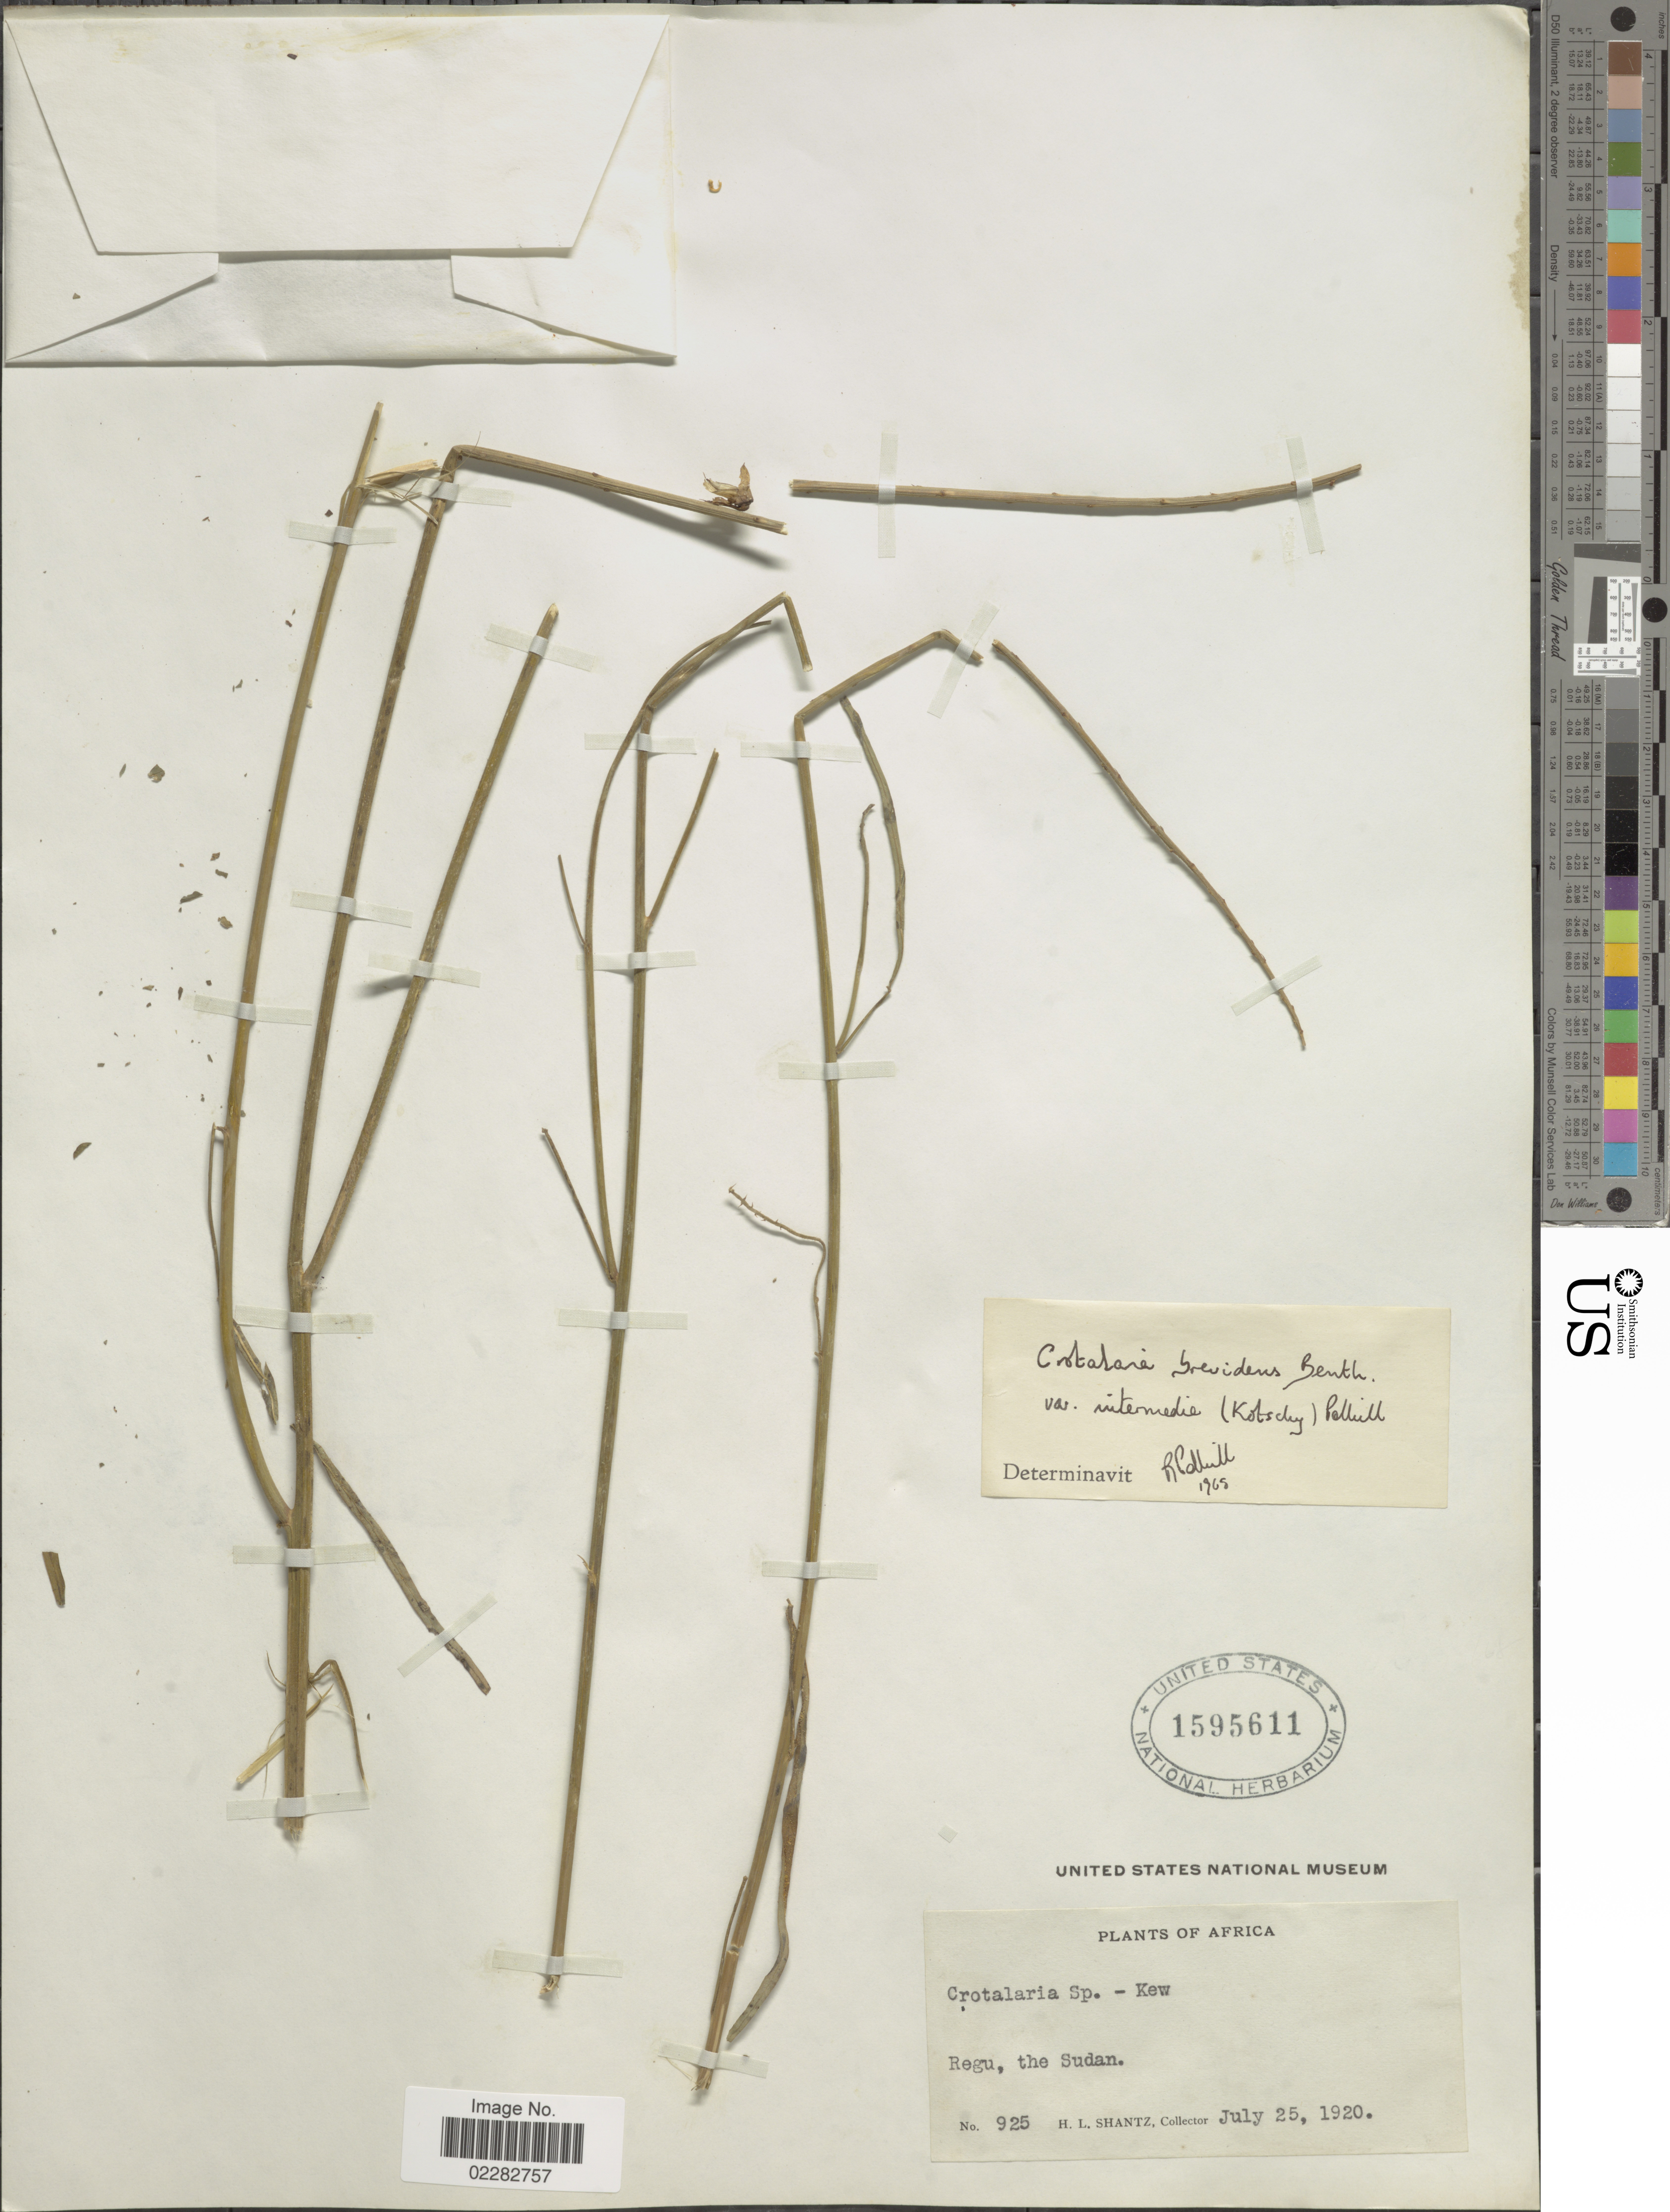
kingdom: Plantae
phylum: Tracheophyta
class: Magnoliopsida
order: Fabales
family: Fabaceae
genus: Crotalaria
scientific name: Crotalaria brevidens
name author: Benth.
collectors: H. Shantz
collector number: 925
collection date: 1920-07-25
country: Sudan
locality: Regu, the Sudan.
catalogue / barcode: US 1595611